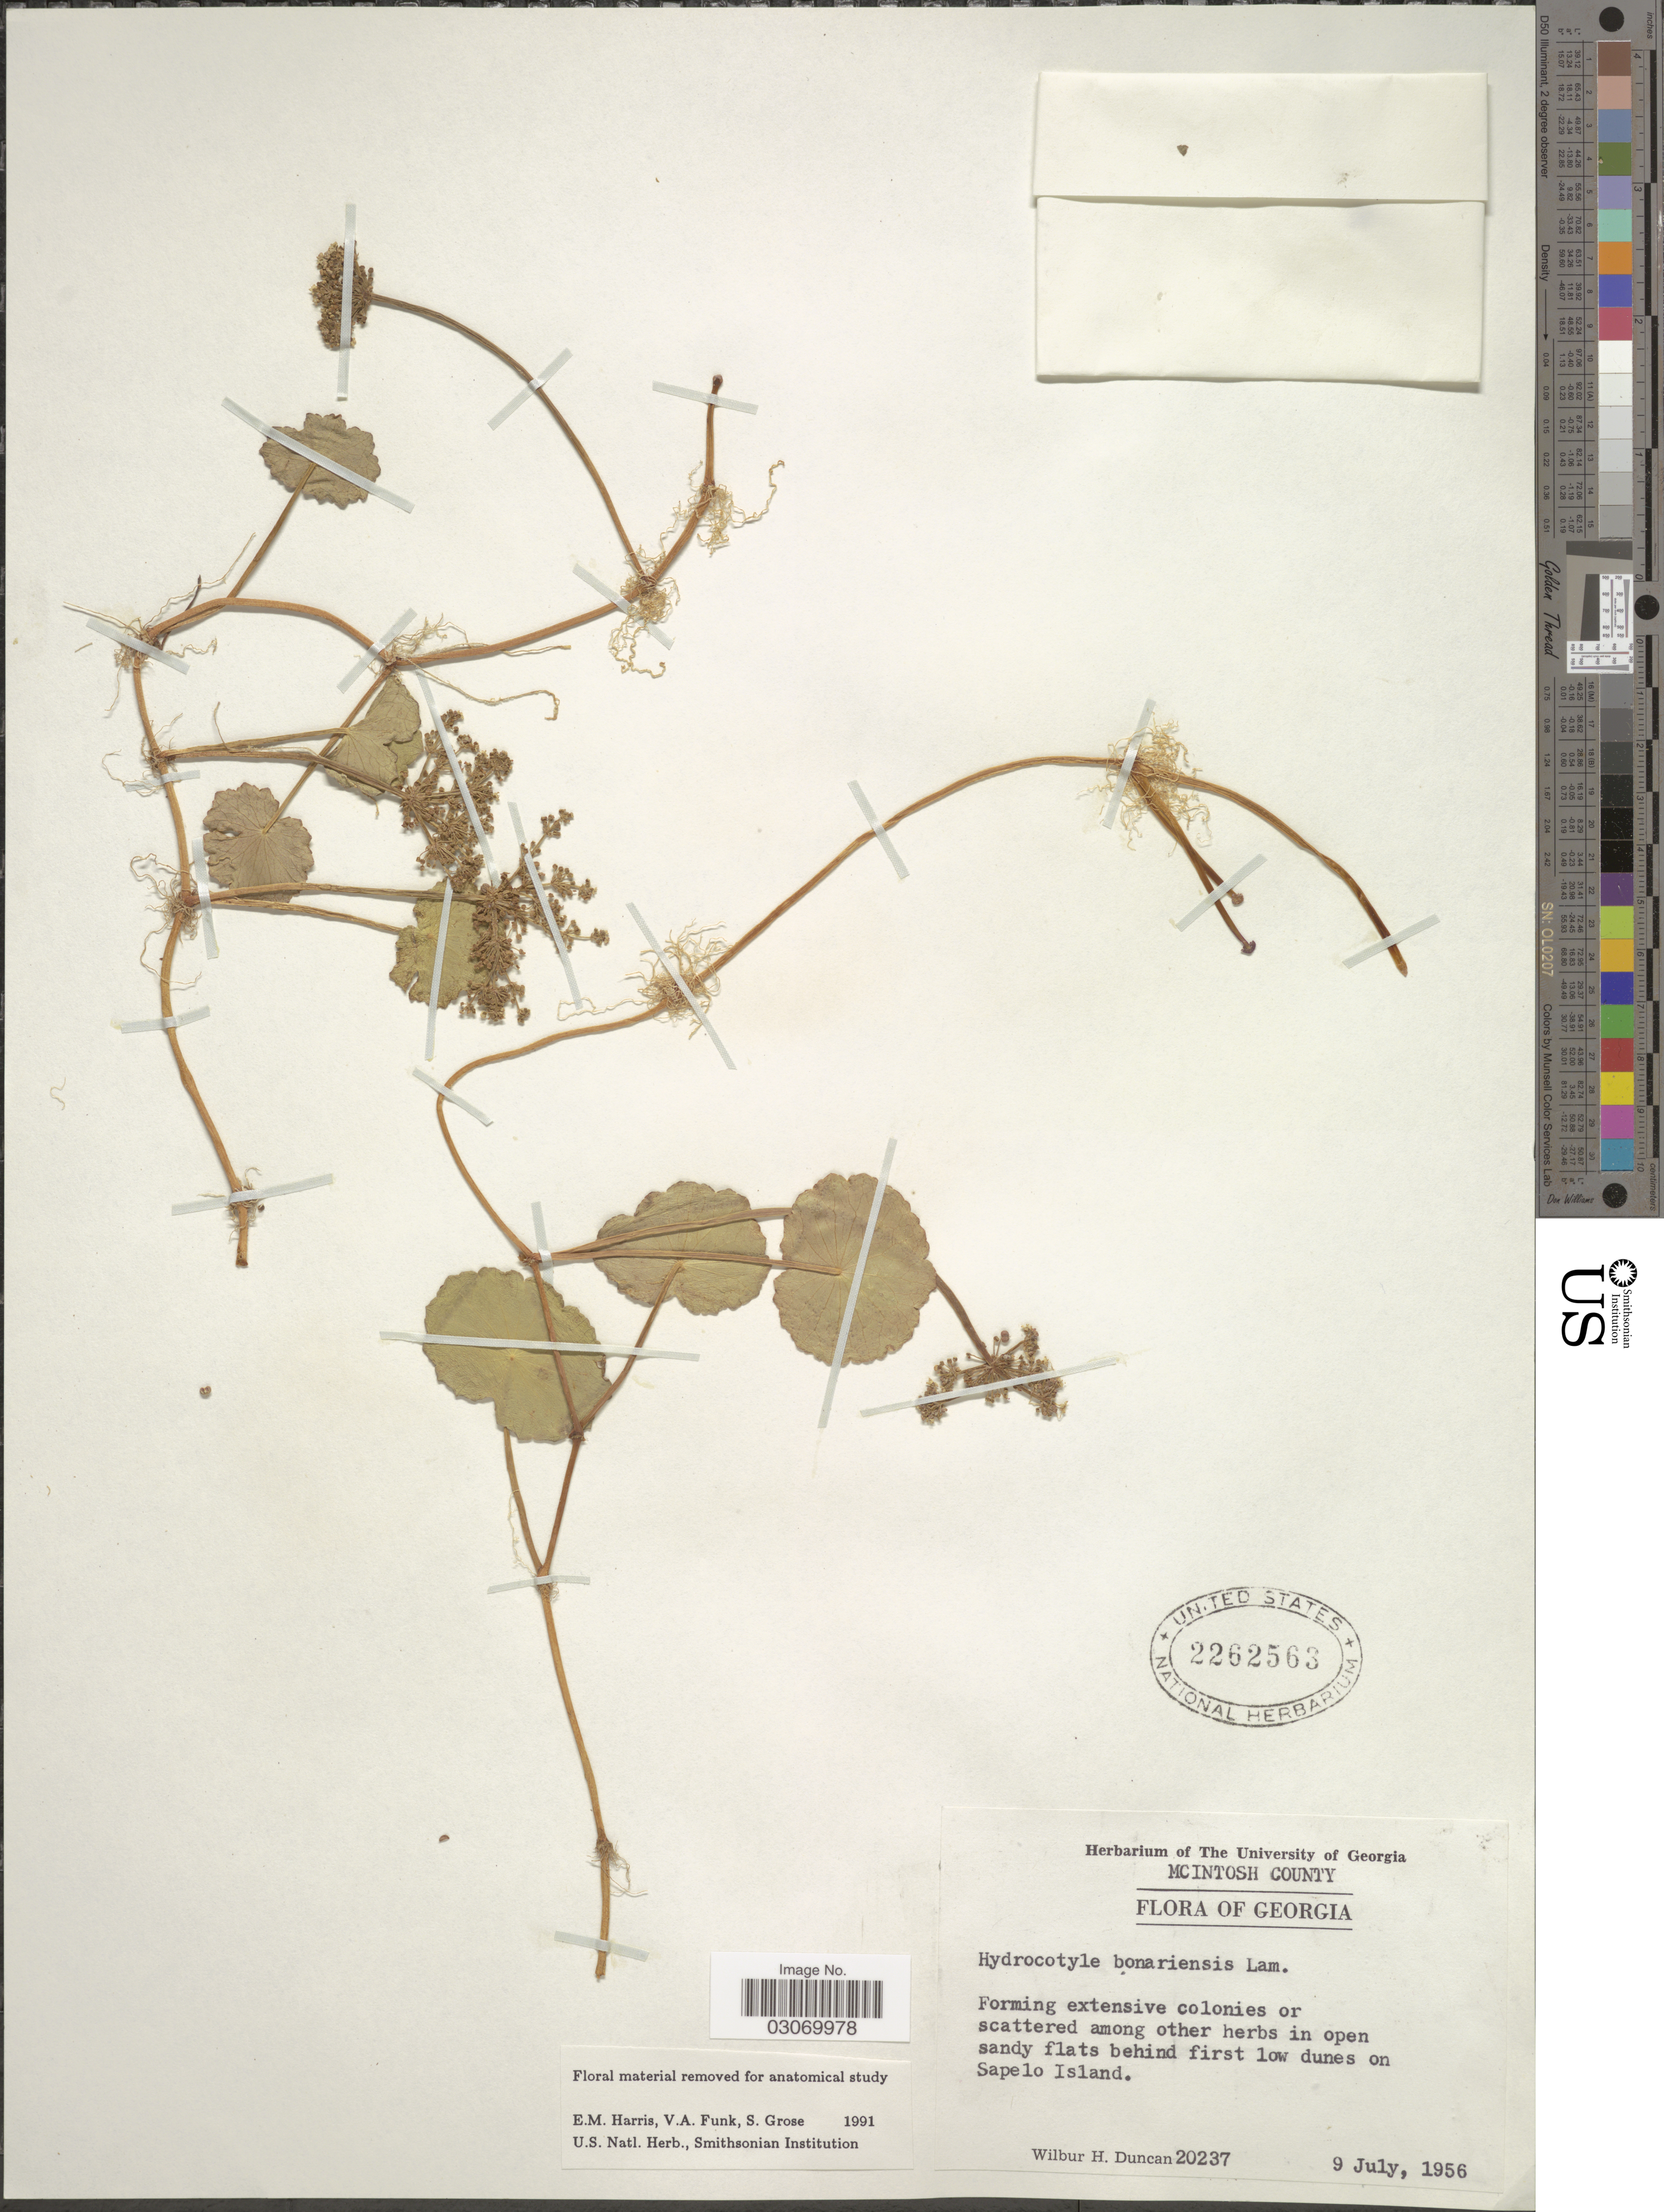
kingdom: Plantae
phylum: Tracheophyta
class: Magnoliopsida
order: Apiales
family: Araliaceae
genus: Hydrocotyle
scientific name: Hydrocotyle bonariensis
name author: Lam.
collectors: W. H. Duncan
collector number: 20237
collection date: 1956-07-09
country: United States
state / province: Georgia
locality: McIntosh County. In open sandy flats behind first low dunes on Sapelo Island.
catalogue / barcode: US 2262563